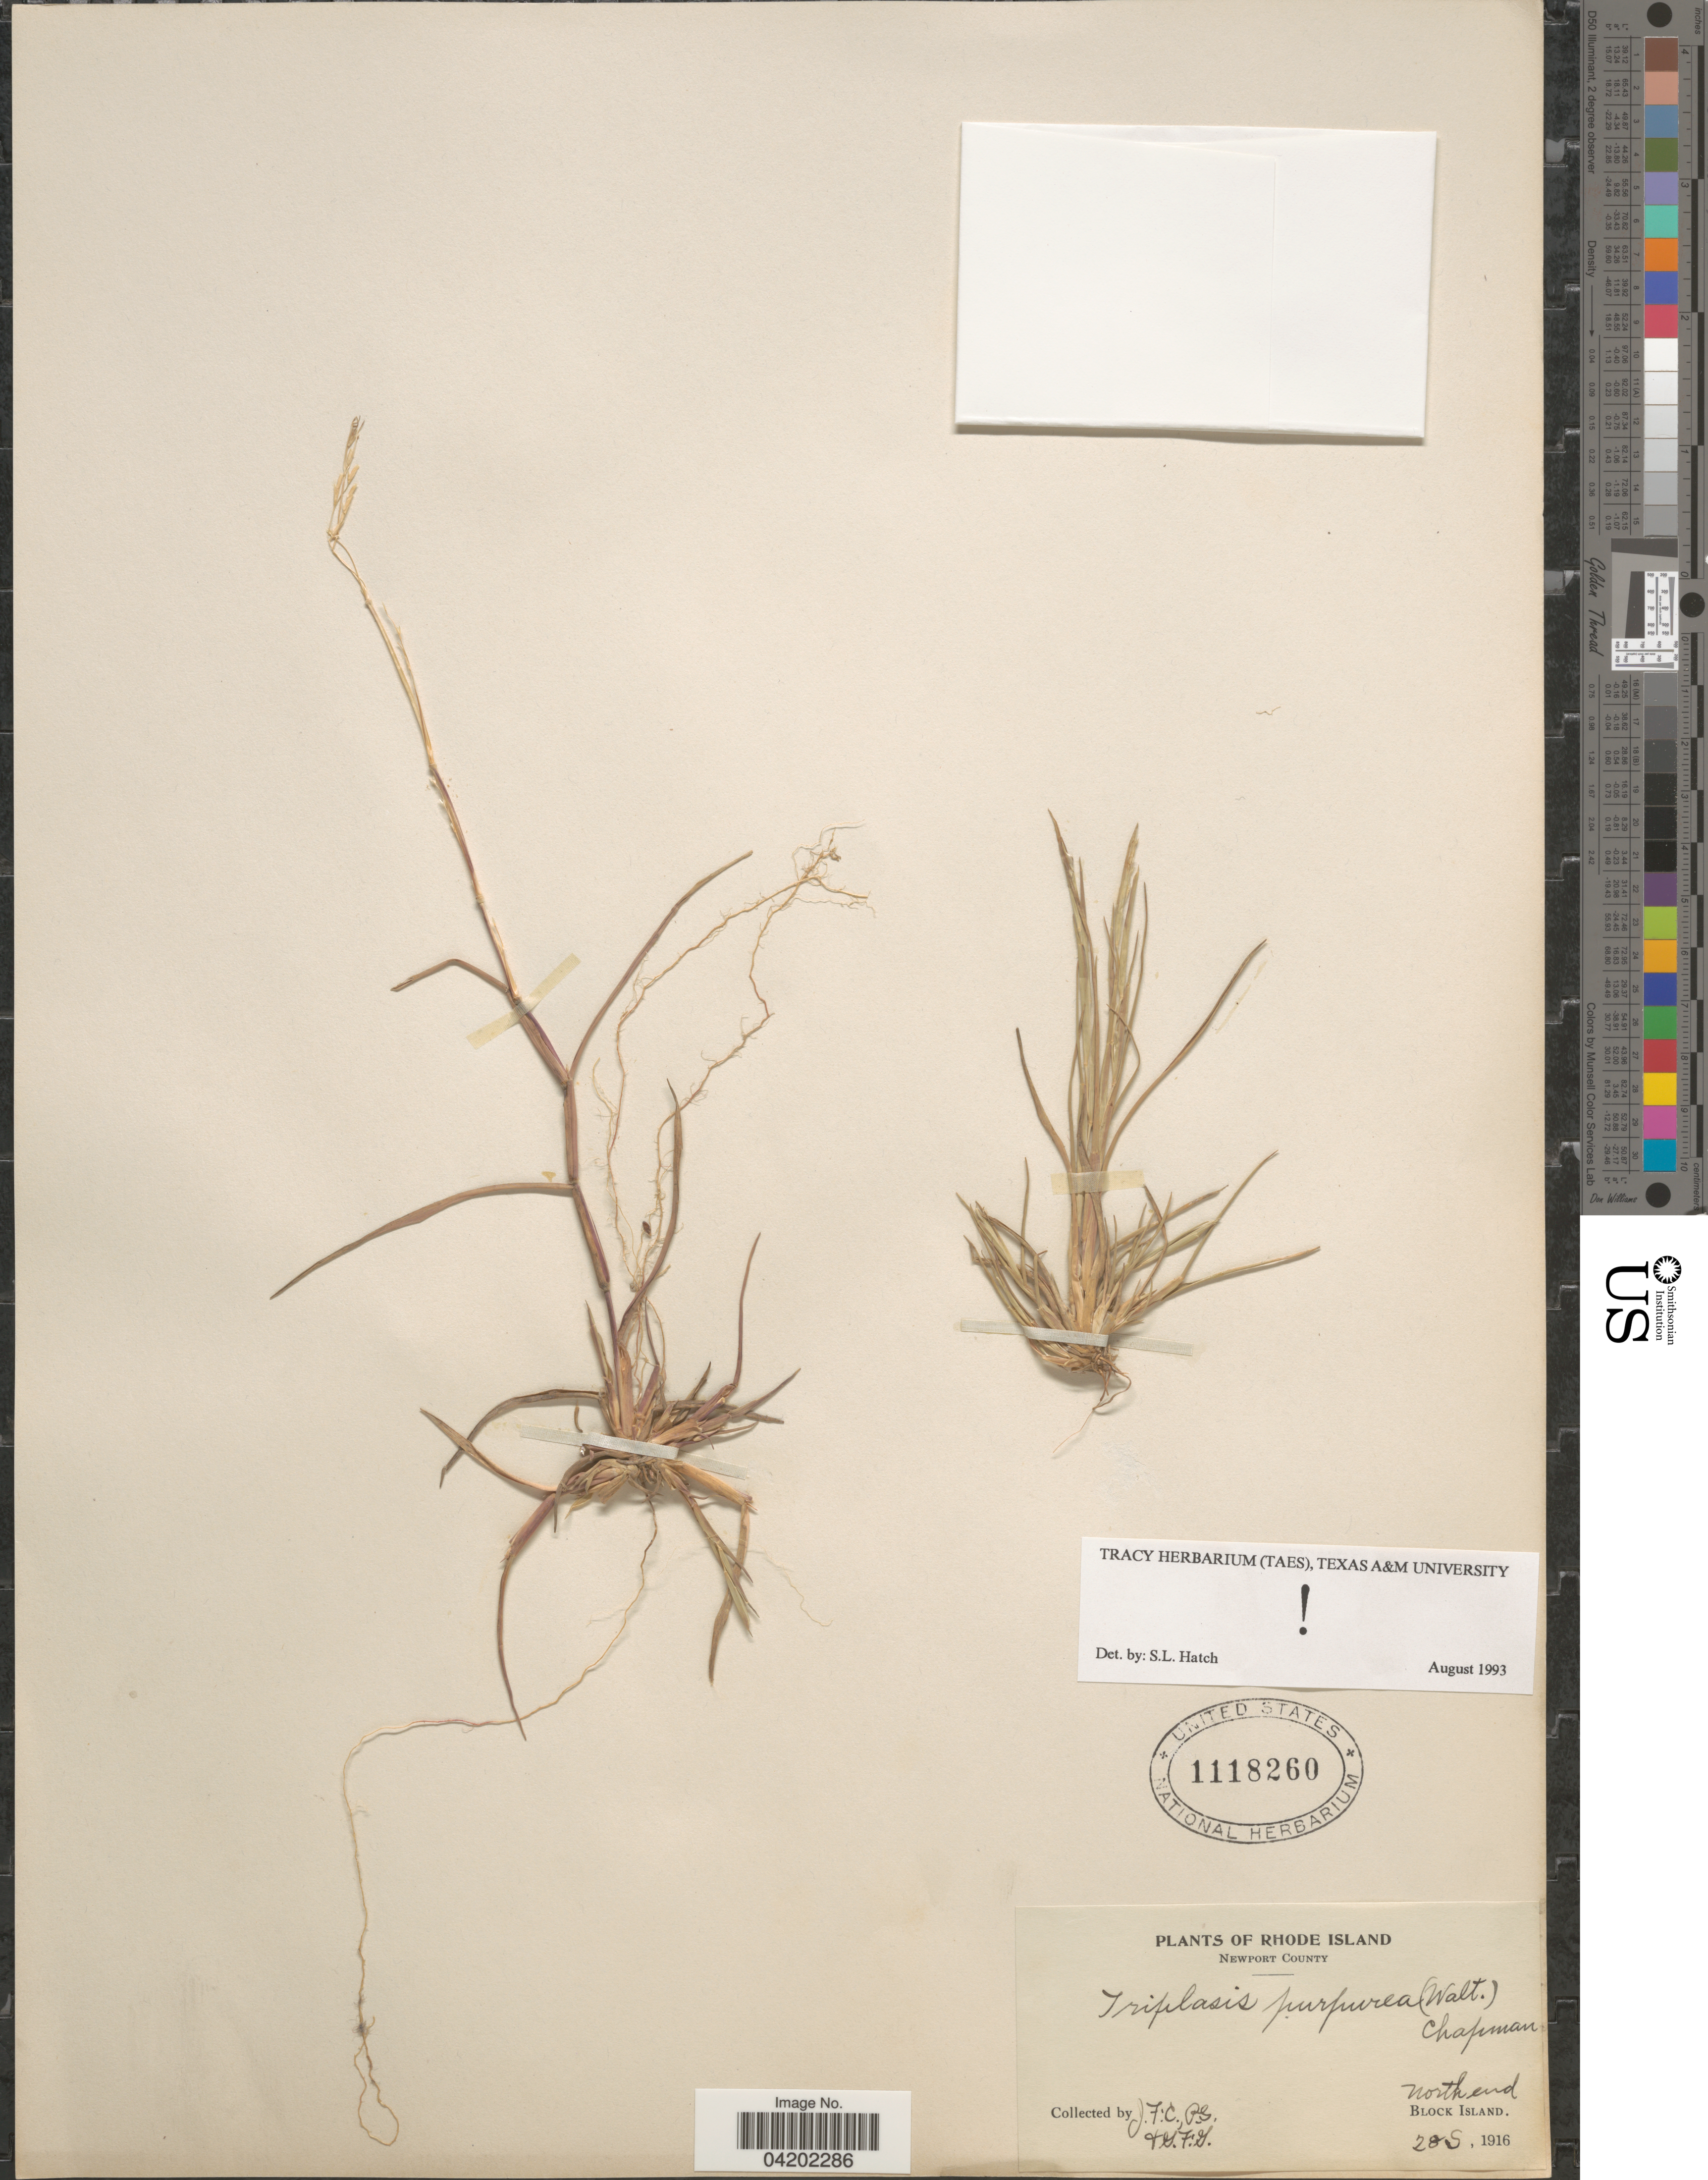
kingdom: Plantae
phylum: Tracheophyta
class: Liliopsida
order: Poales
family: Poaceae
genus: Triplasis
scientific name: Triplasis purpurea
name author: (Walter) Chapm.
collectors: J. F. C., P. G. & G. F. G.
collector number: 285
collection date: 1916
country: United States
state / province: Rhode Island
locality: Newport County. Northend Block Island.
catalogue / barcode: US 1118260